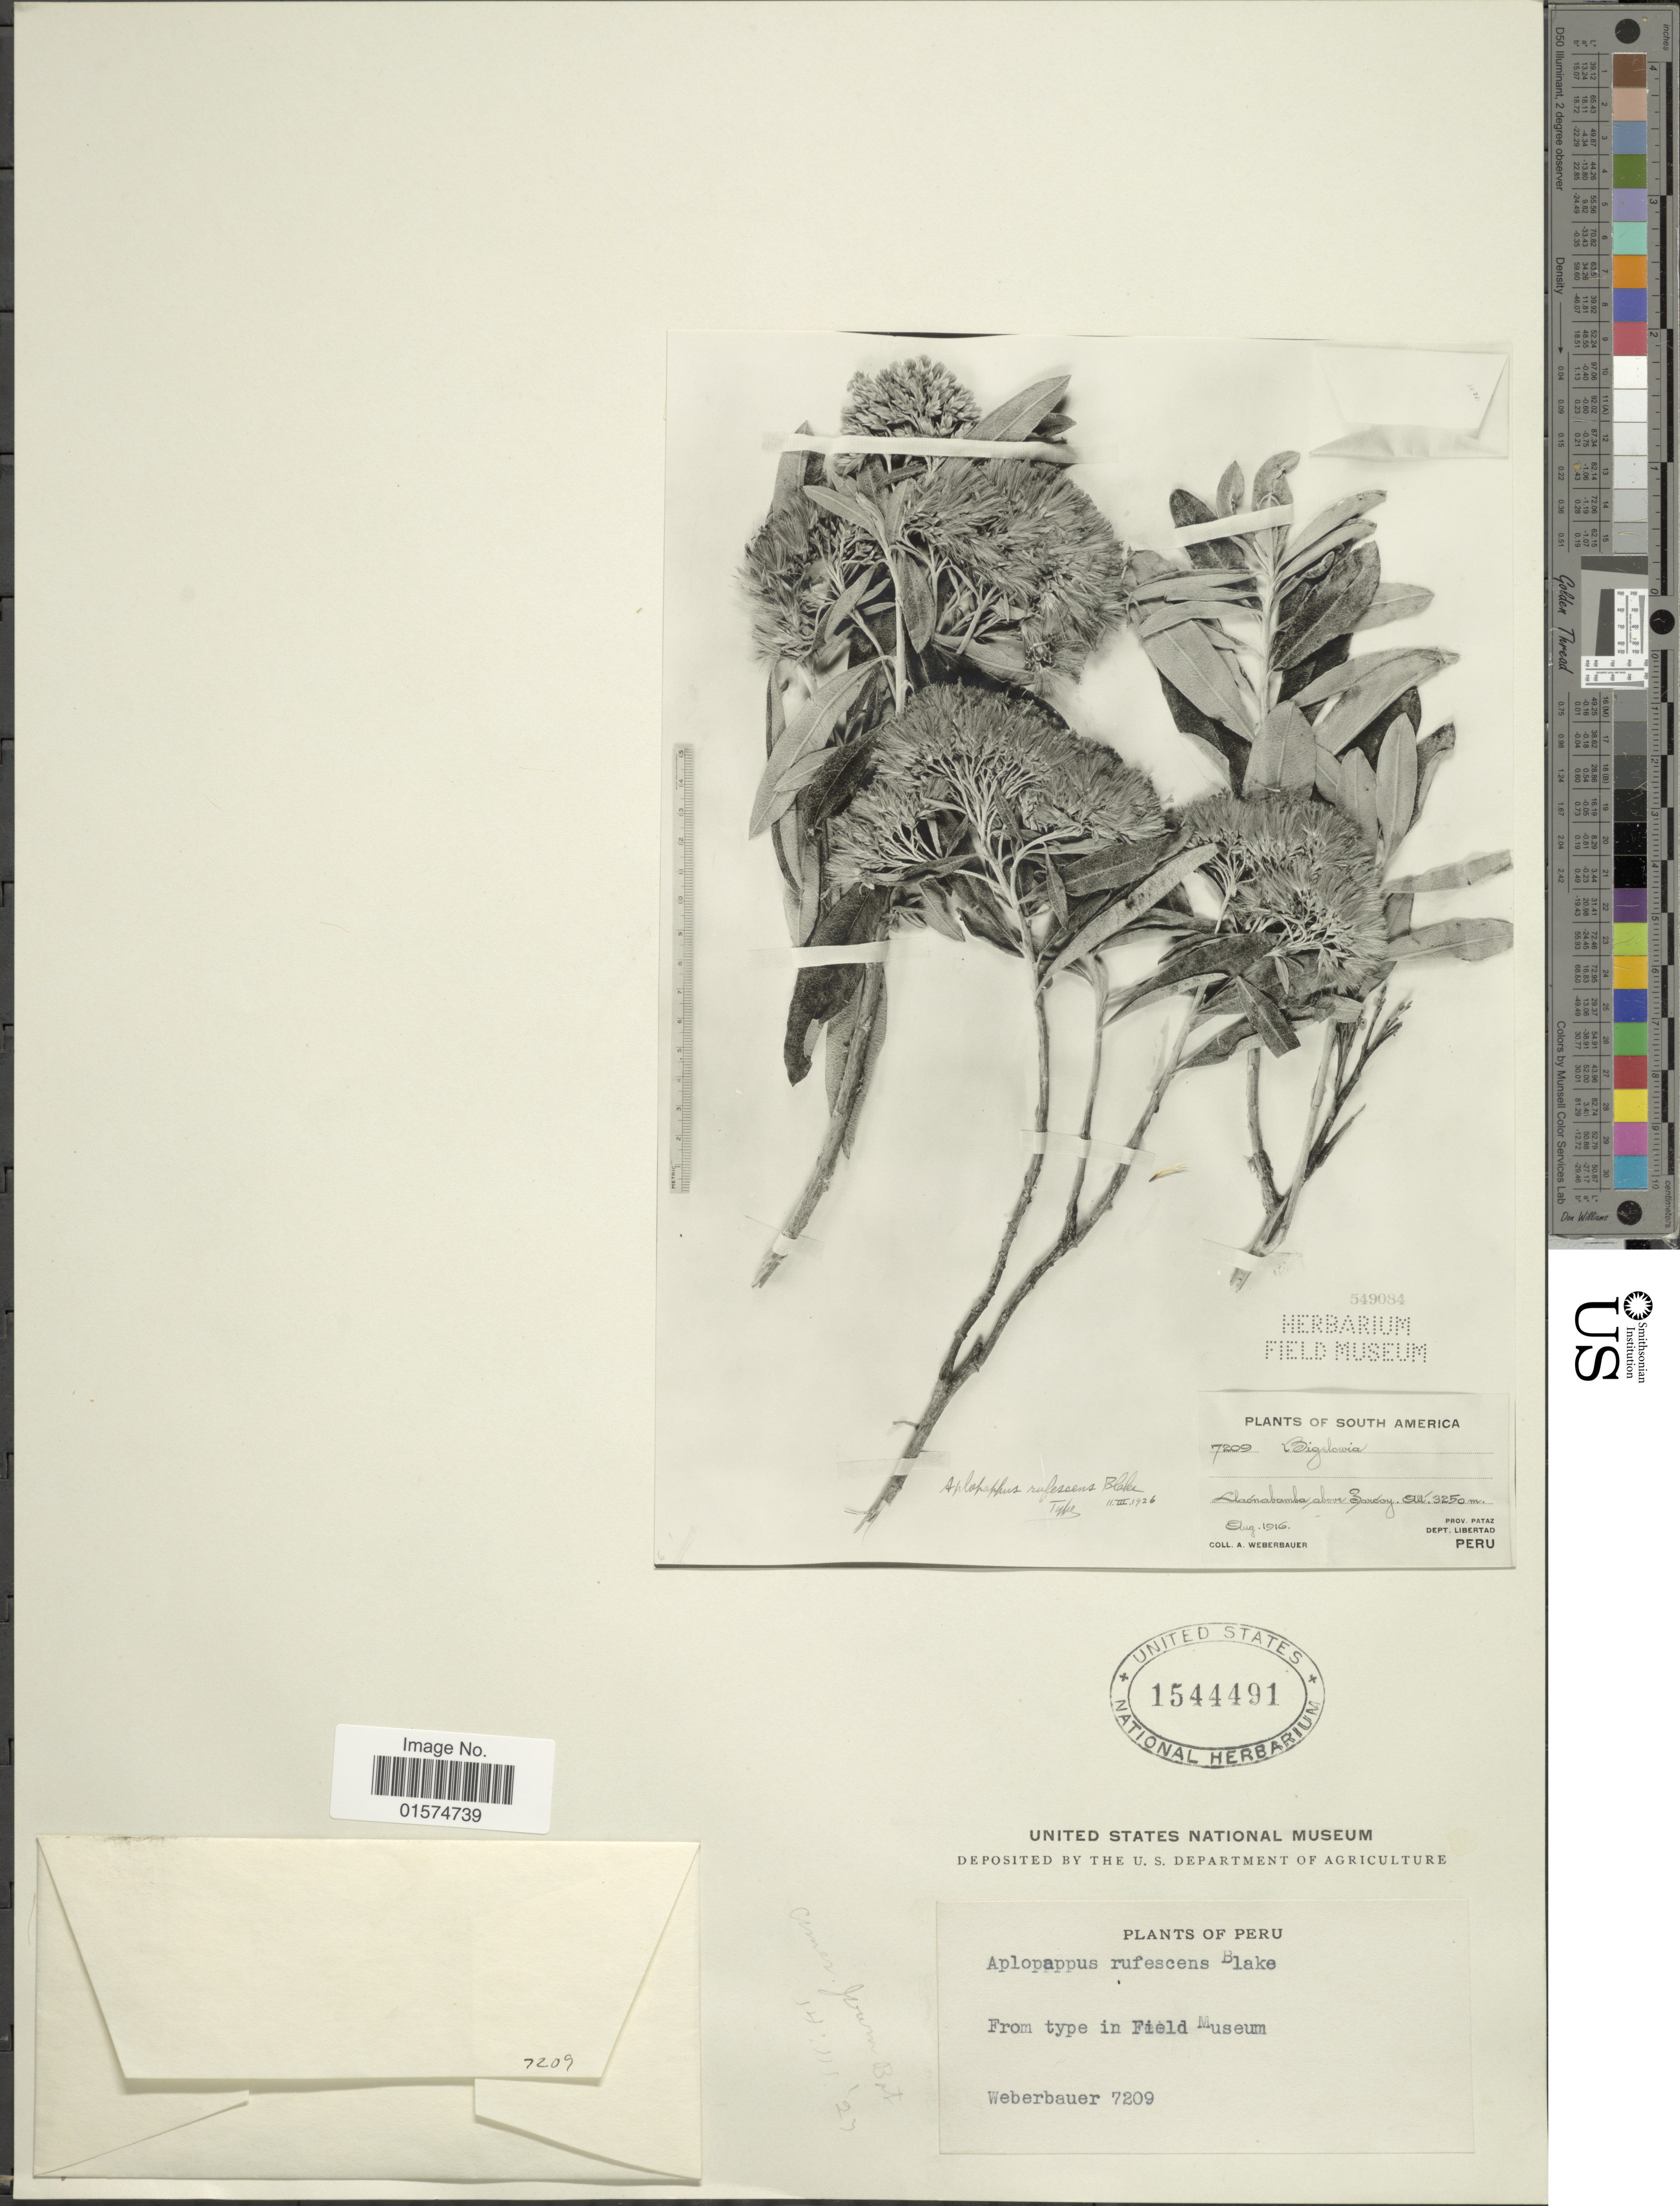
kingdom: Plantae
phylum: Tracheophyta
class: Magnoliopsida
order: Asterales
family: Asteraceae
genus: Llerasia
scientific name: Llerasia rufescens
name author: (S.F. Blake) Cuatrec.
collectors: A. Weberbauer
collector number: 7209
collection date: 1916-08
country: Peru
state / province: La Libertad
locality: Prov. Pataz. Llaénabamba above Parcoy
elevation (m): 3250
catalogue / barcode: US 1544491